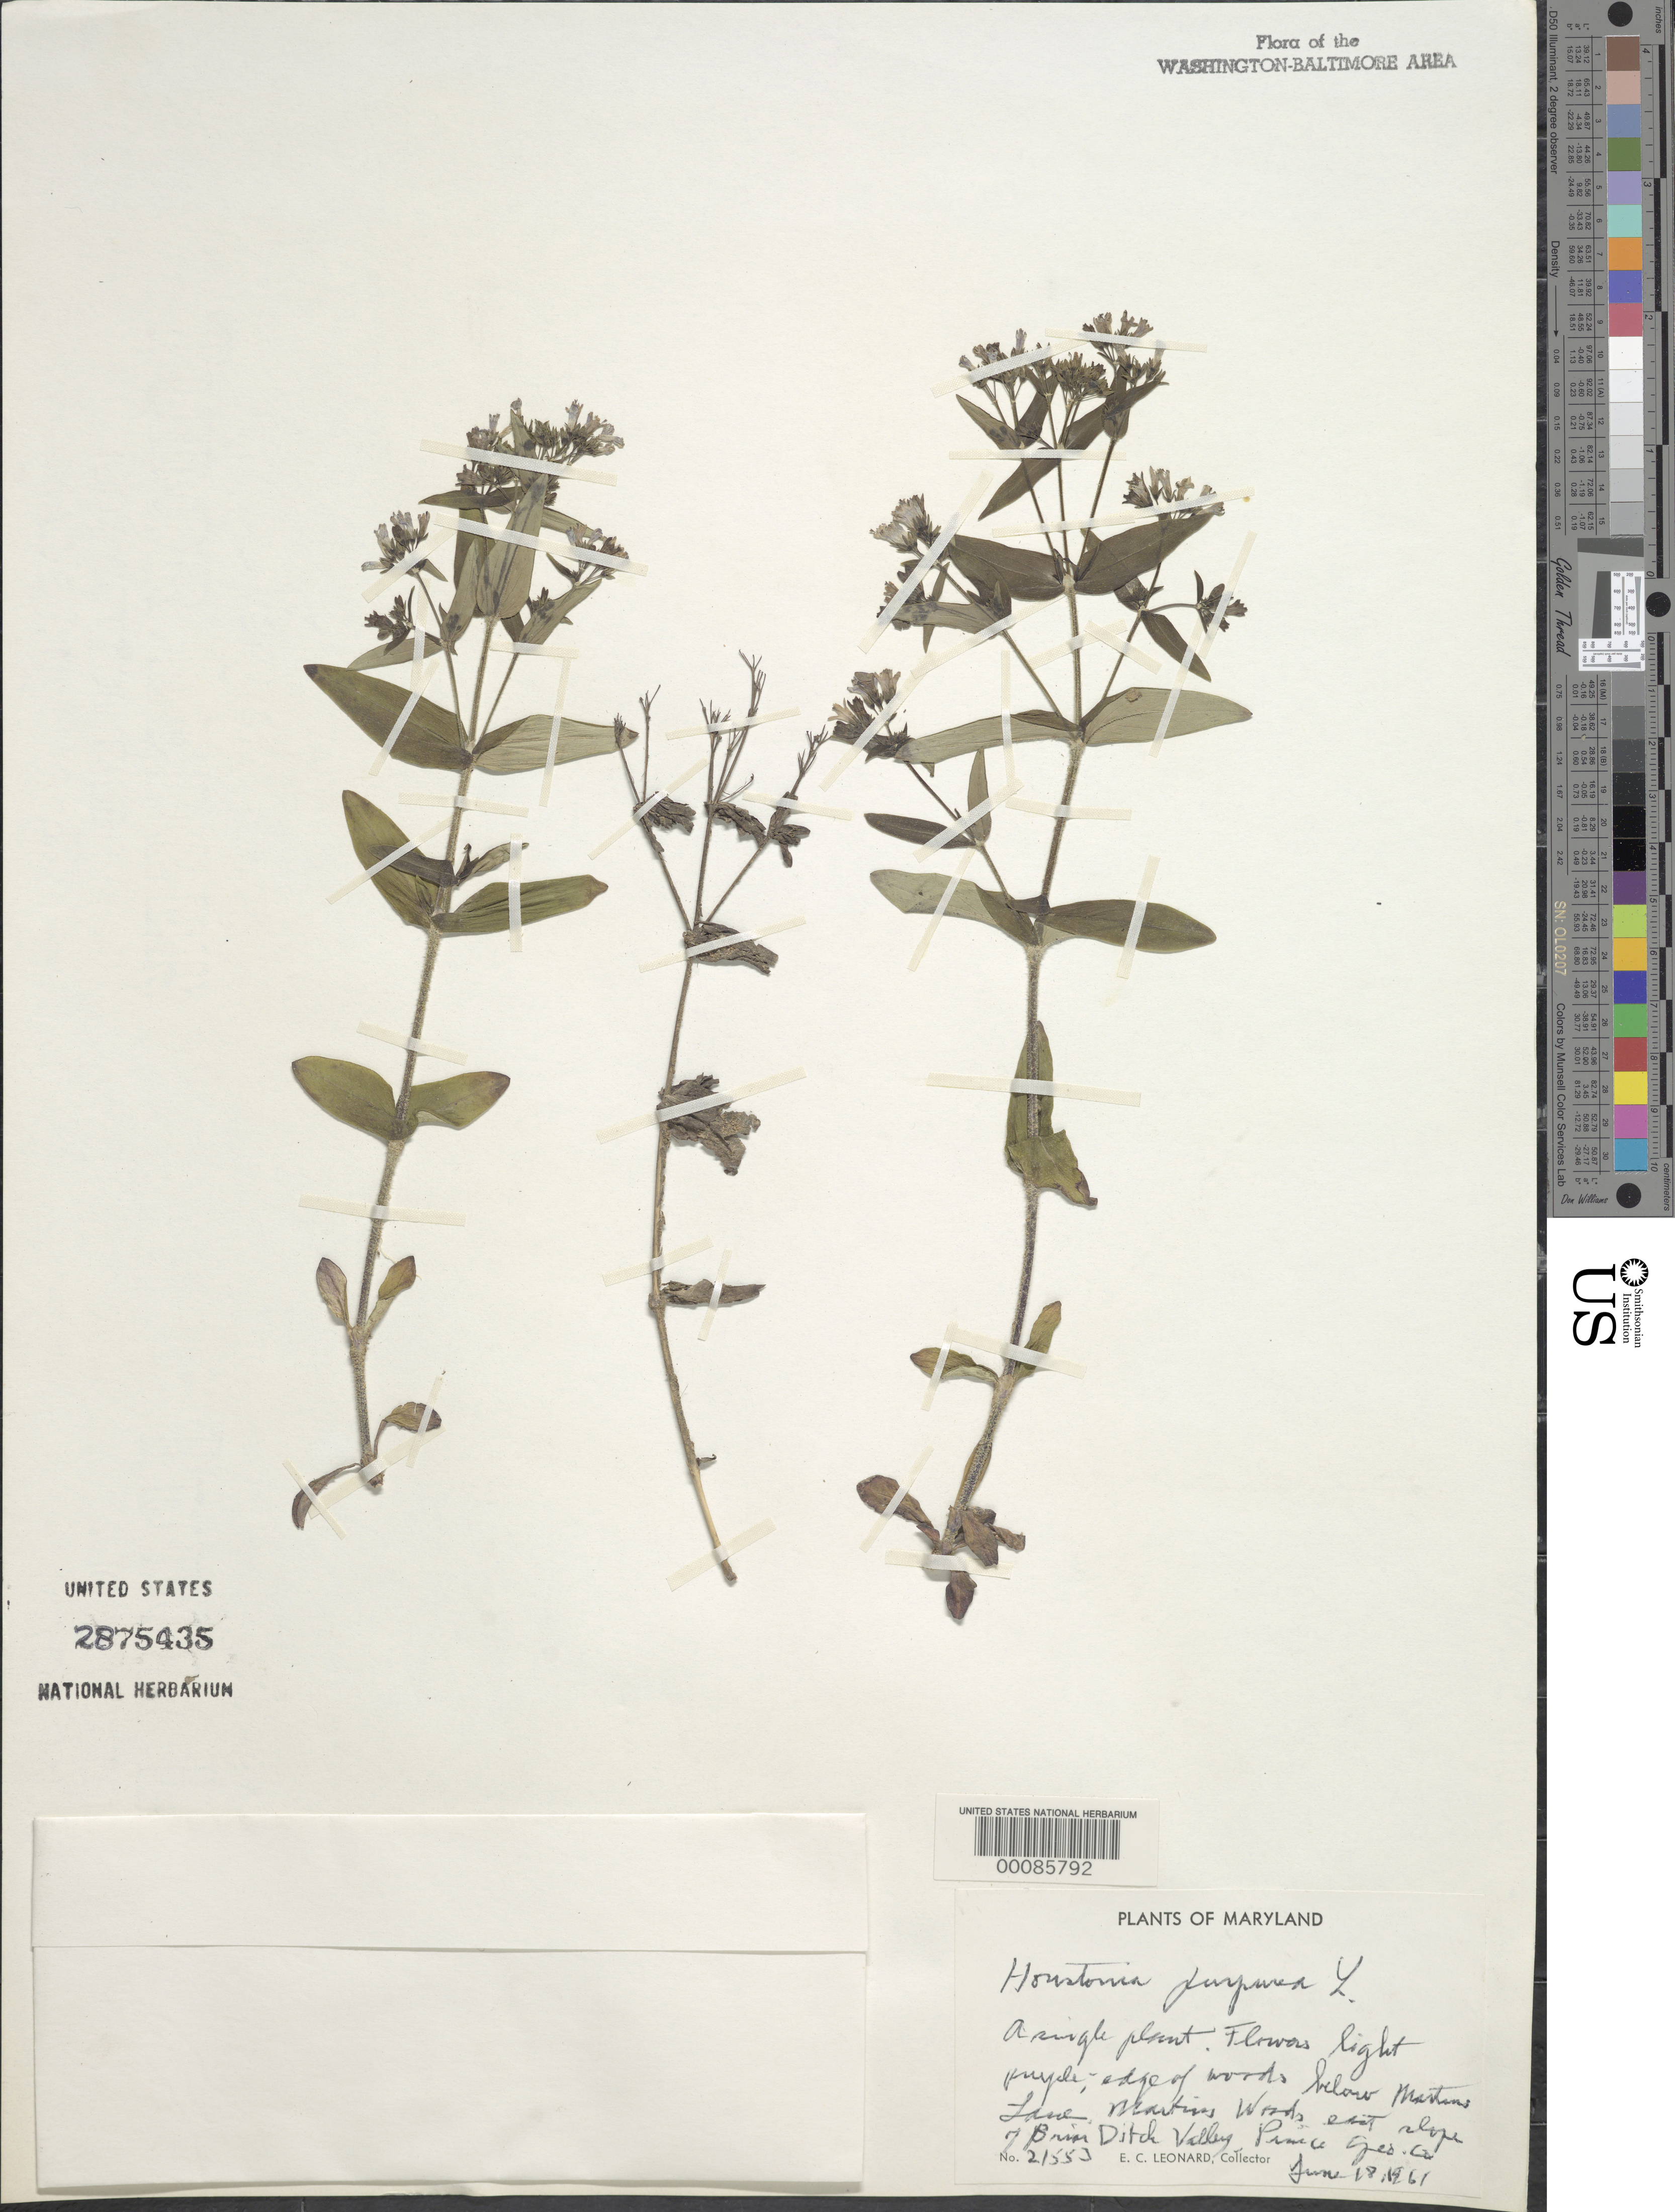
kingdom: Plantae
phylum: Tracheophyta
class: Magnoliopsida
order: Gentianales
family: Rubiaceae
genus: Houstonia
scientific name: Houstonia purpurea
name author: L.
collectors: E. C. Leonard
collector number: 21553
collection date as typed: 18 Jun 1961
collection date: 1961-06-18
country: United States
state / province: Maryland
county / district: Prince George's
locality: Briar Ditch Valley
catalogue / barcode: US 2875435